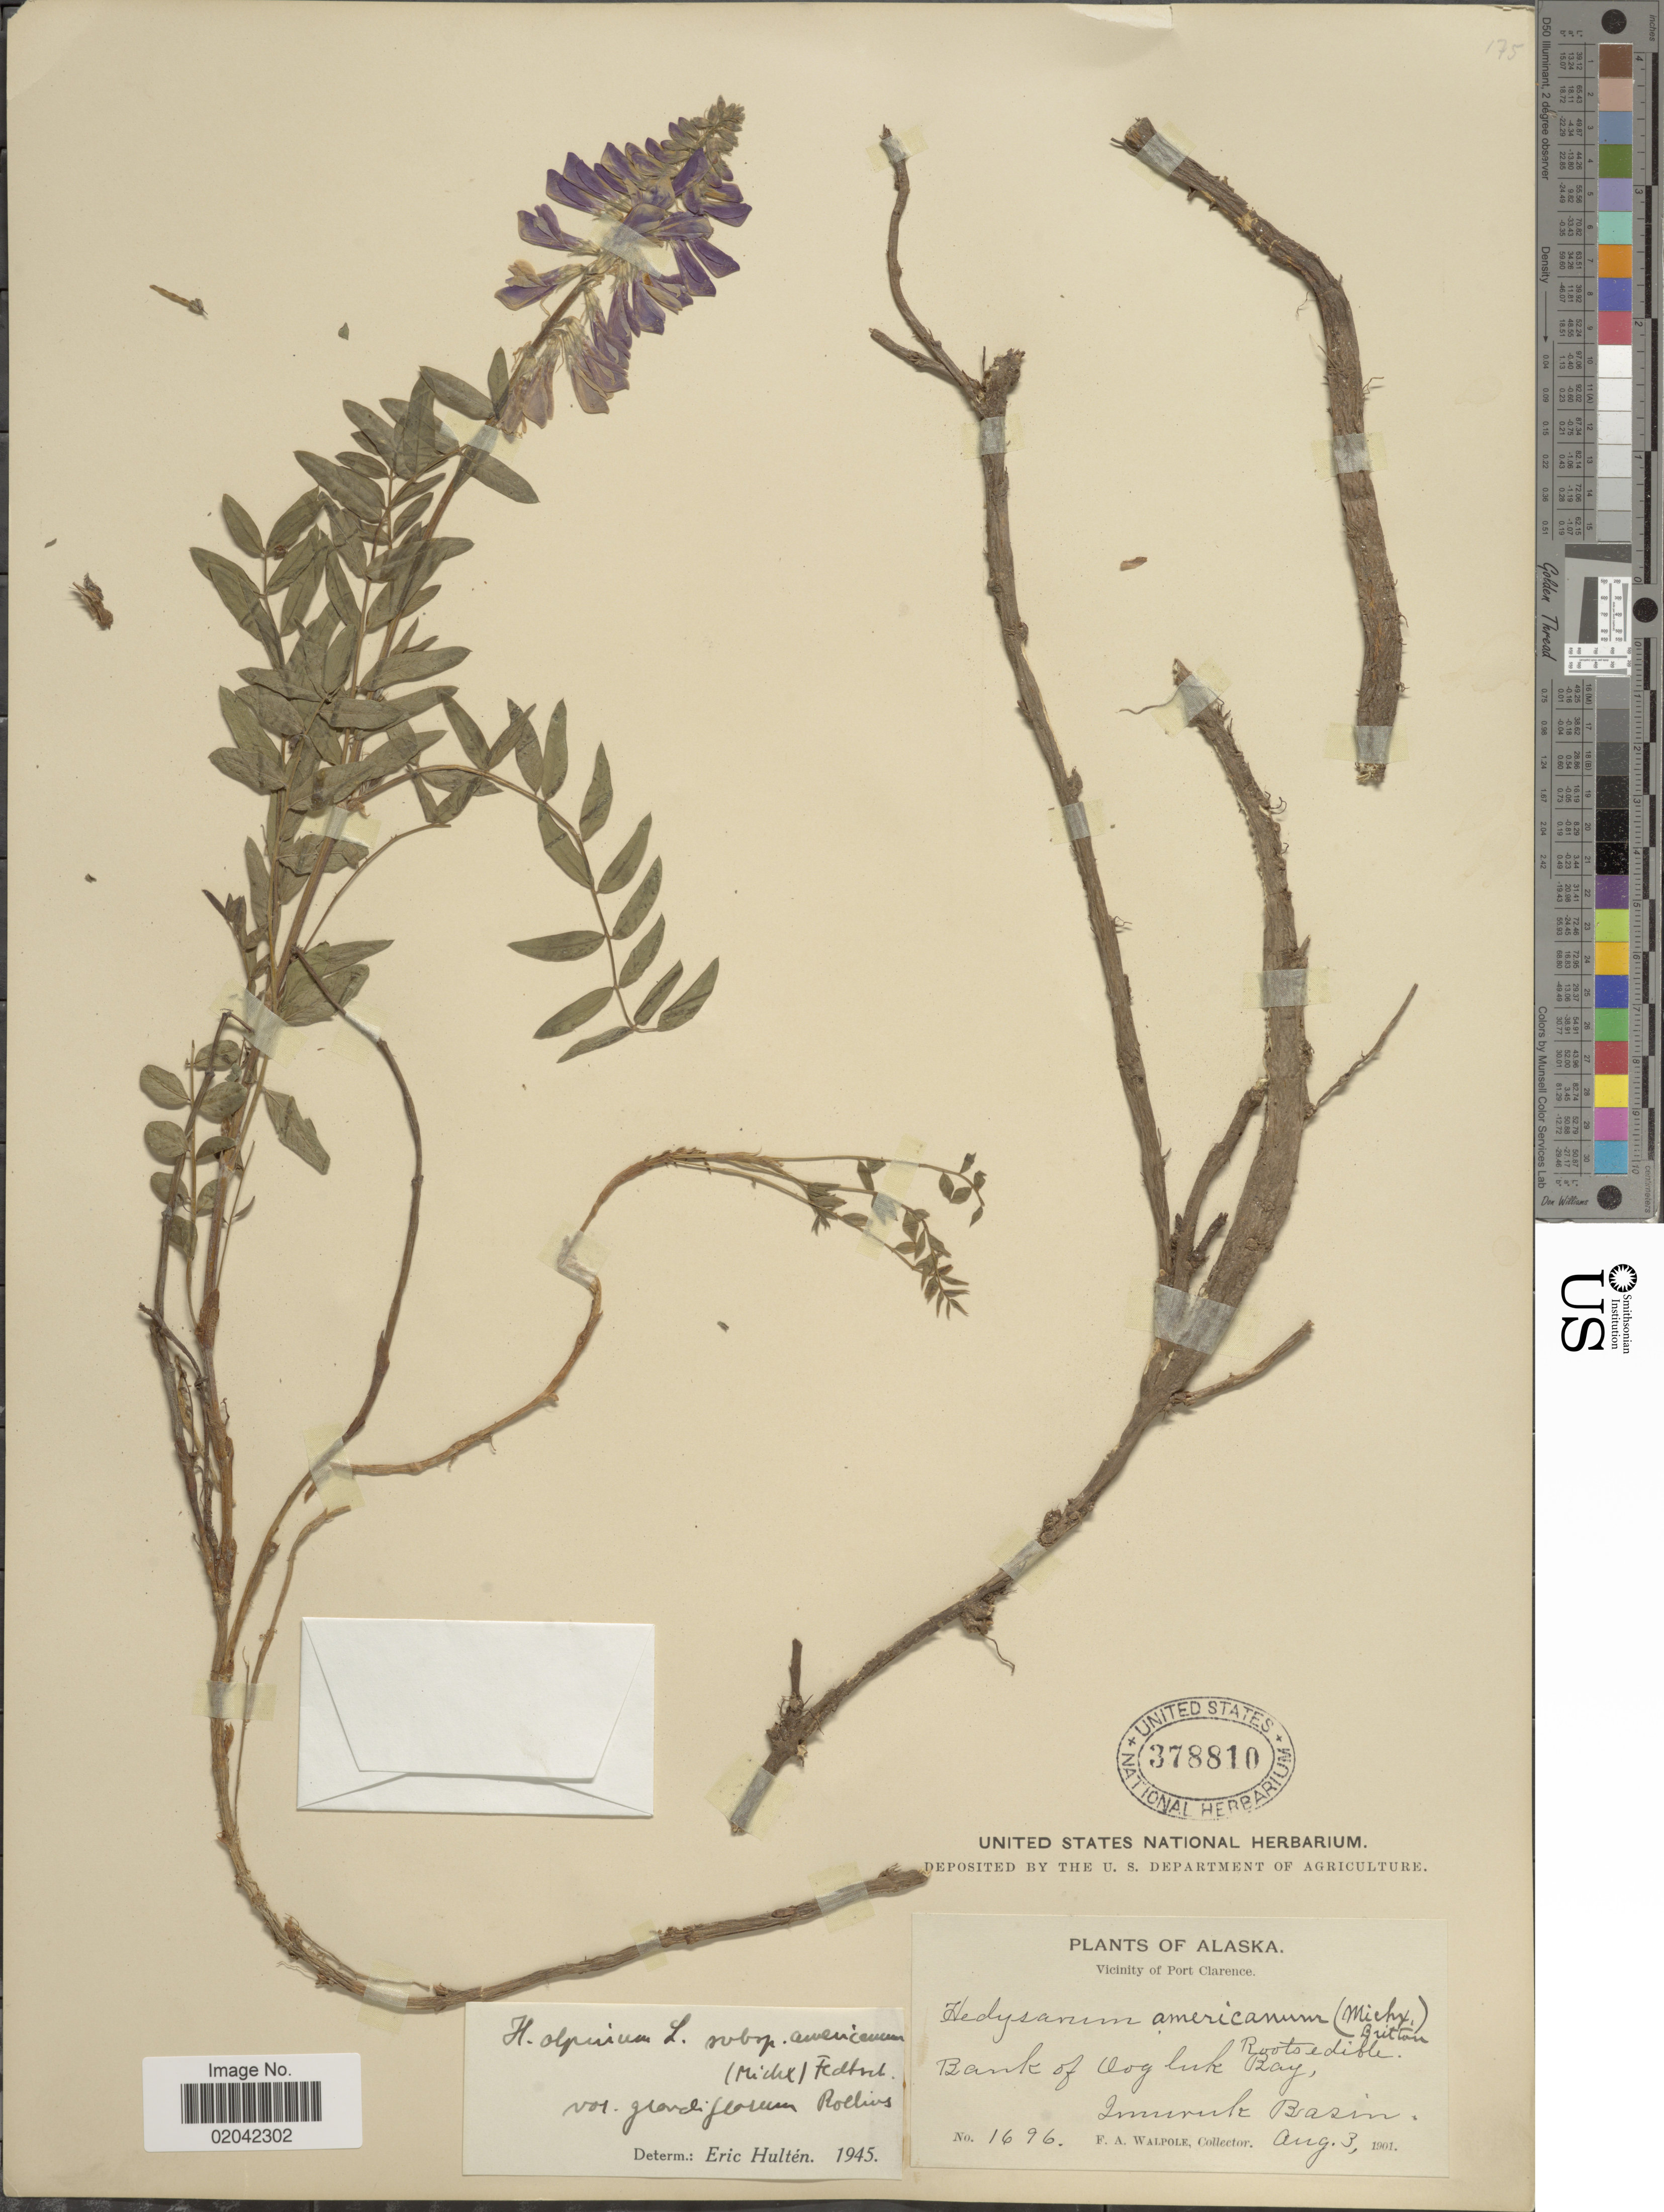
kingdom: Plantae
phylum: Tracheophyta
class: Magnoliopsida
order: Fabales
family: Fabaceae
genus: Hedysarum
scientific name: Hedysarum alpinum var. americanum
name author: Michx. ex Pursh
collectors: F. Walpole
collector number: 1696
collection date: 1901-08-03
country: United States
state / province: Alaska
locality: Vicinity of Port Clarence. Bank of Oogluk Bay, Imuruk Basin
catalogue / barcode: US 378810